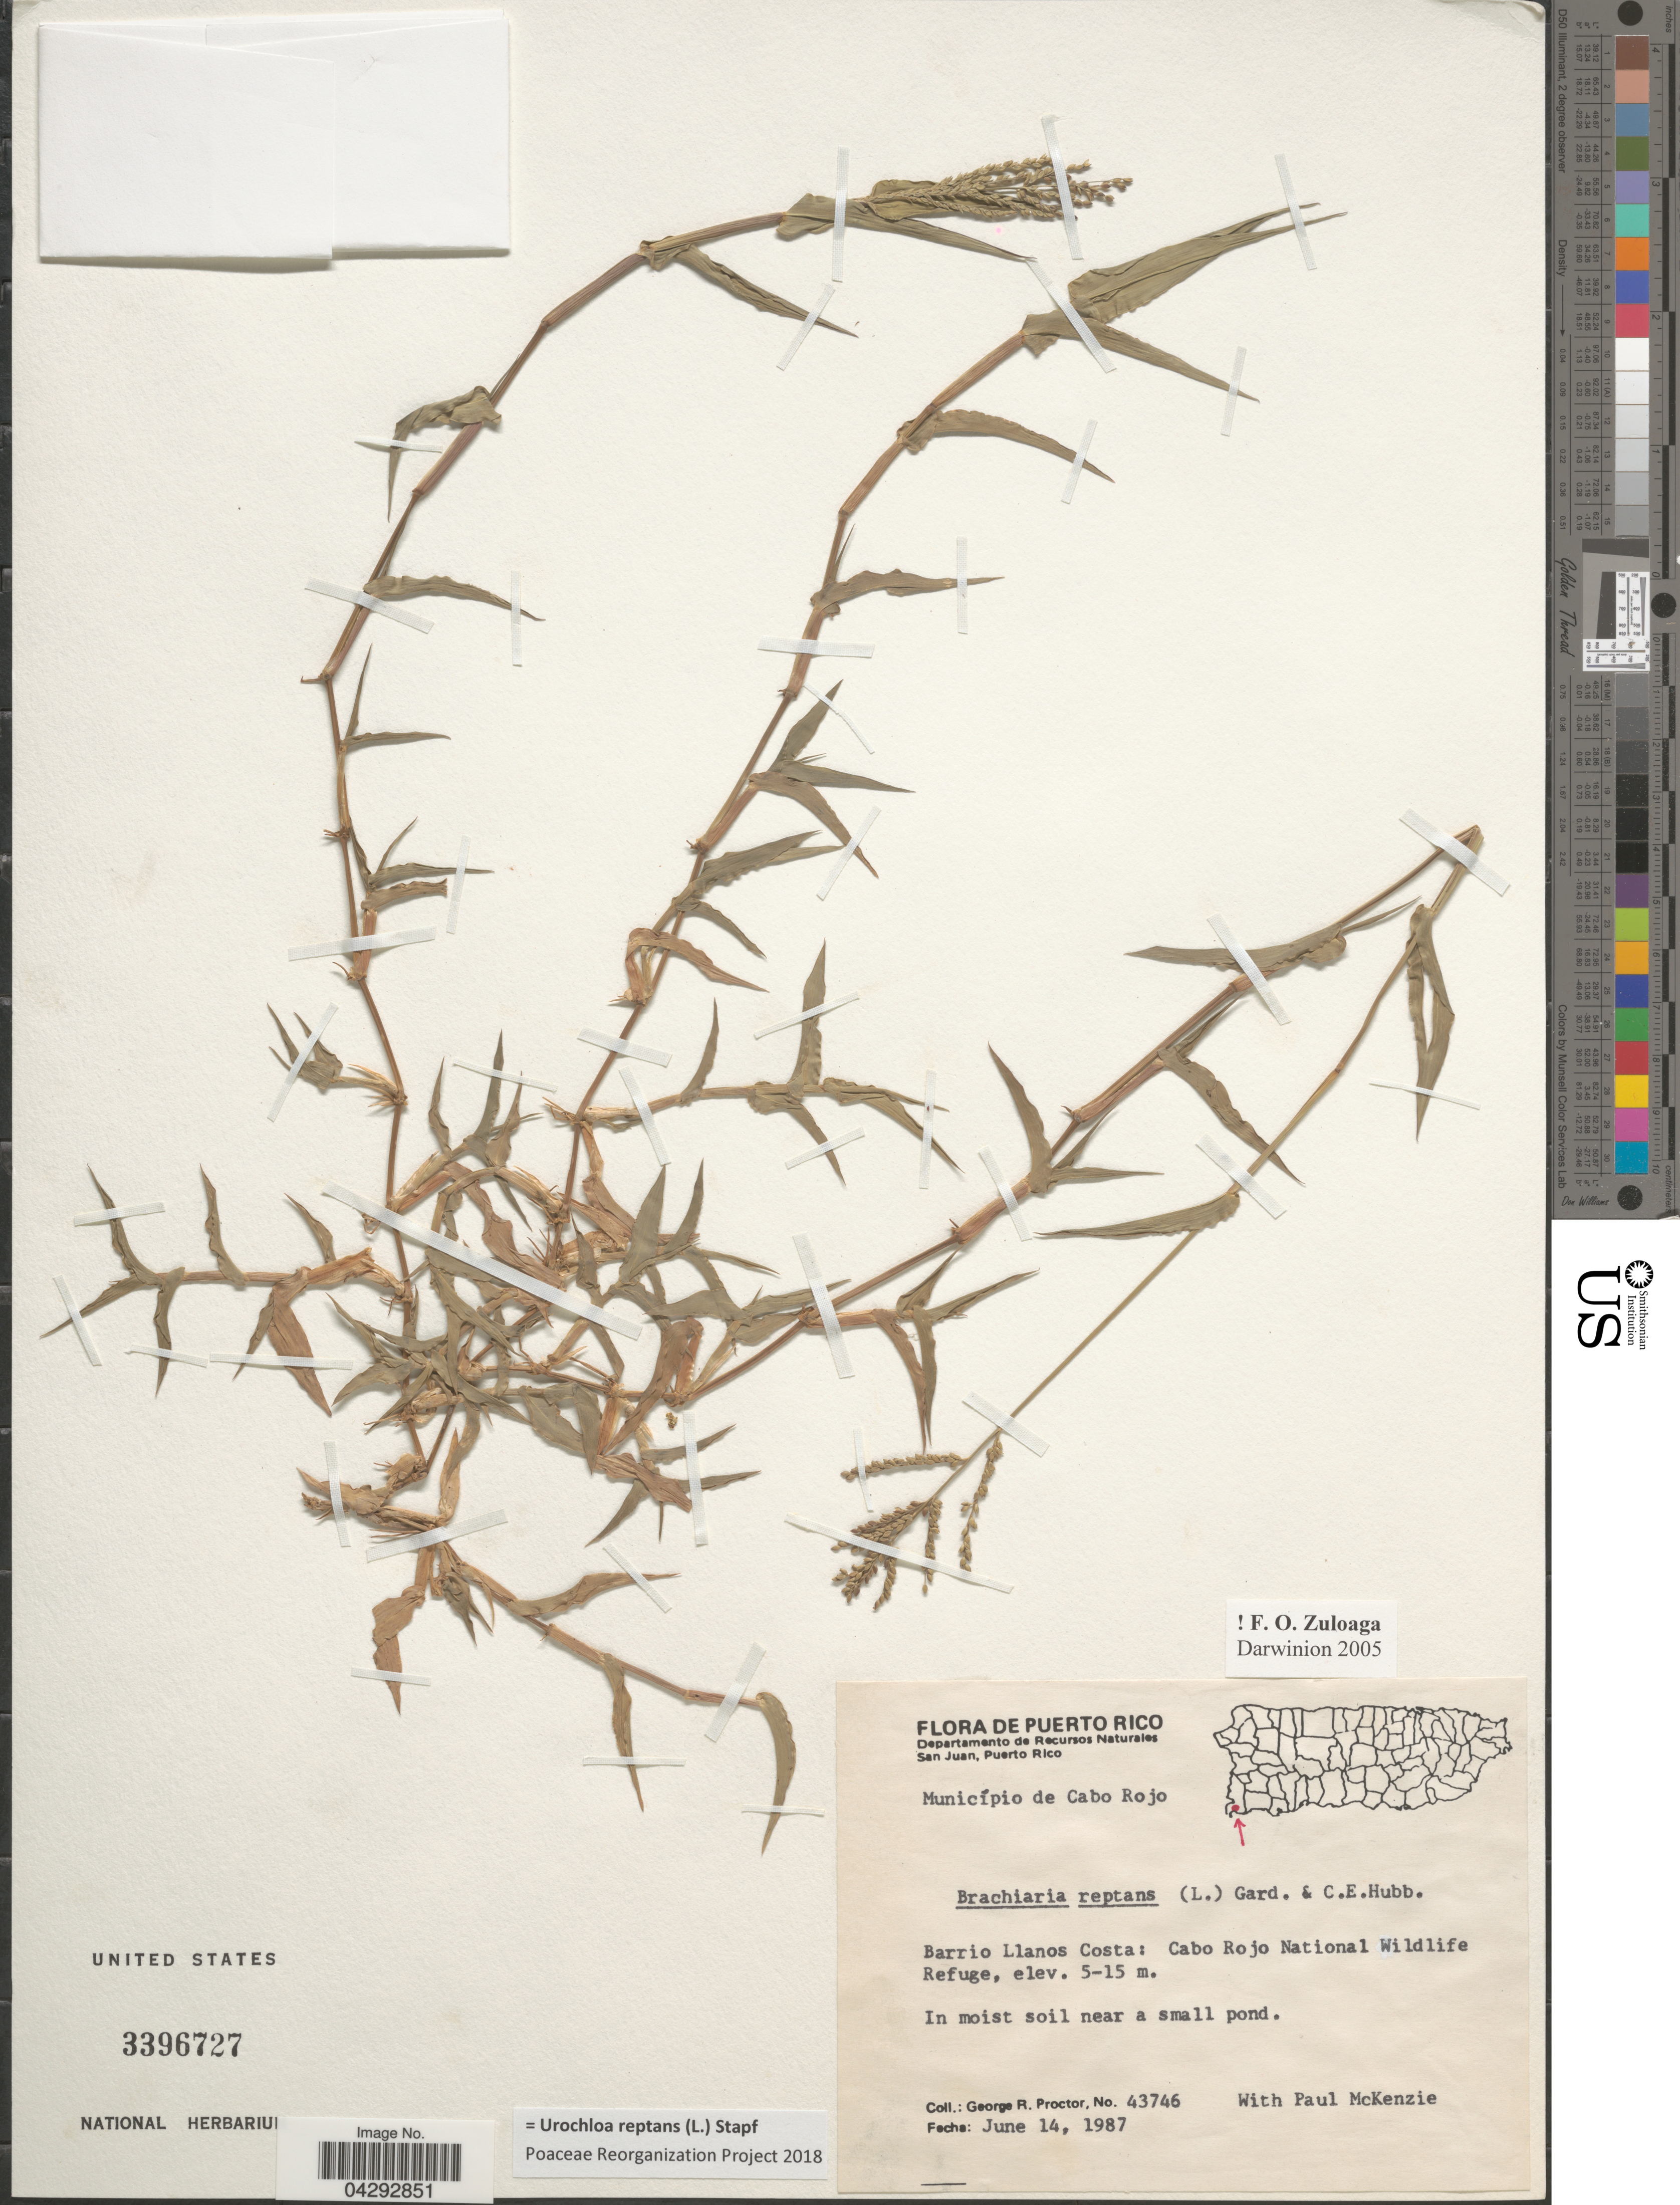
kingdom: Plantae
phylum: Tracheophyta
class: Liliopsida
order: Poales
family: Poaceae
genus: Urochloa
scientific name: Urochloa reptans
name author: (L.) Stapf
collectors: G. R. Proctor & P. McKenzie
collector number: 43746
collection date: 1987-06-14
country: Puerto Rico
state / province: San Juan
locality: Departamento de Recursos Naturales. Município de Cabo Rojo. Barrio Llanos Costa: Cabo Rojo National Wildlife Refuge.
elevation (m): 5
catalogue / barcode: US 3396727